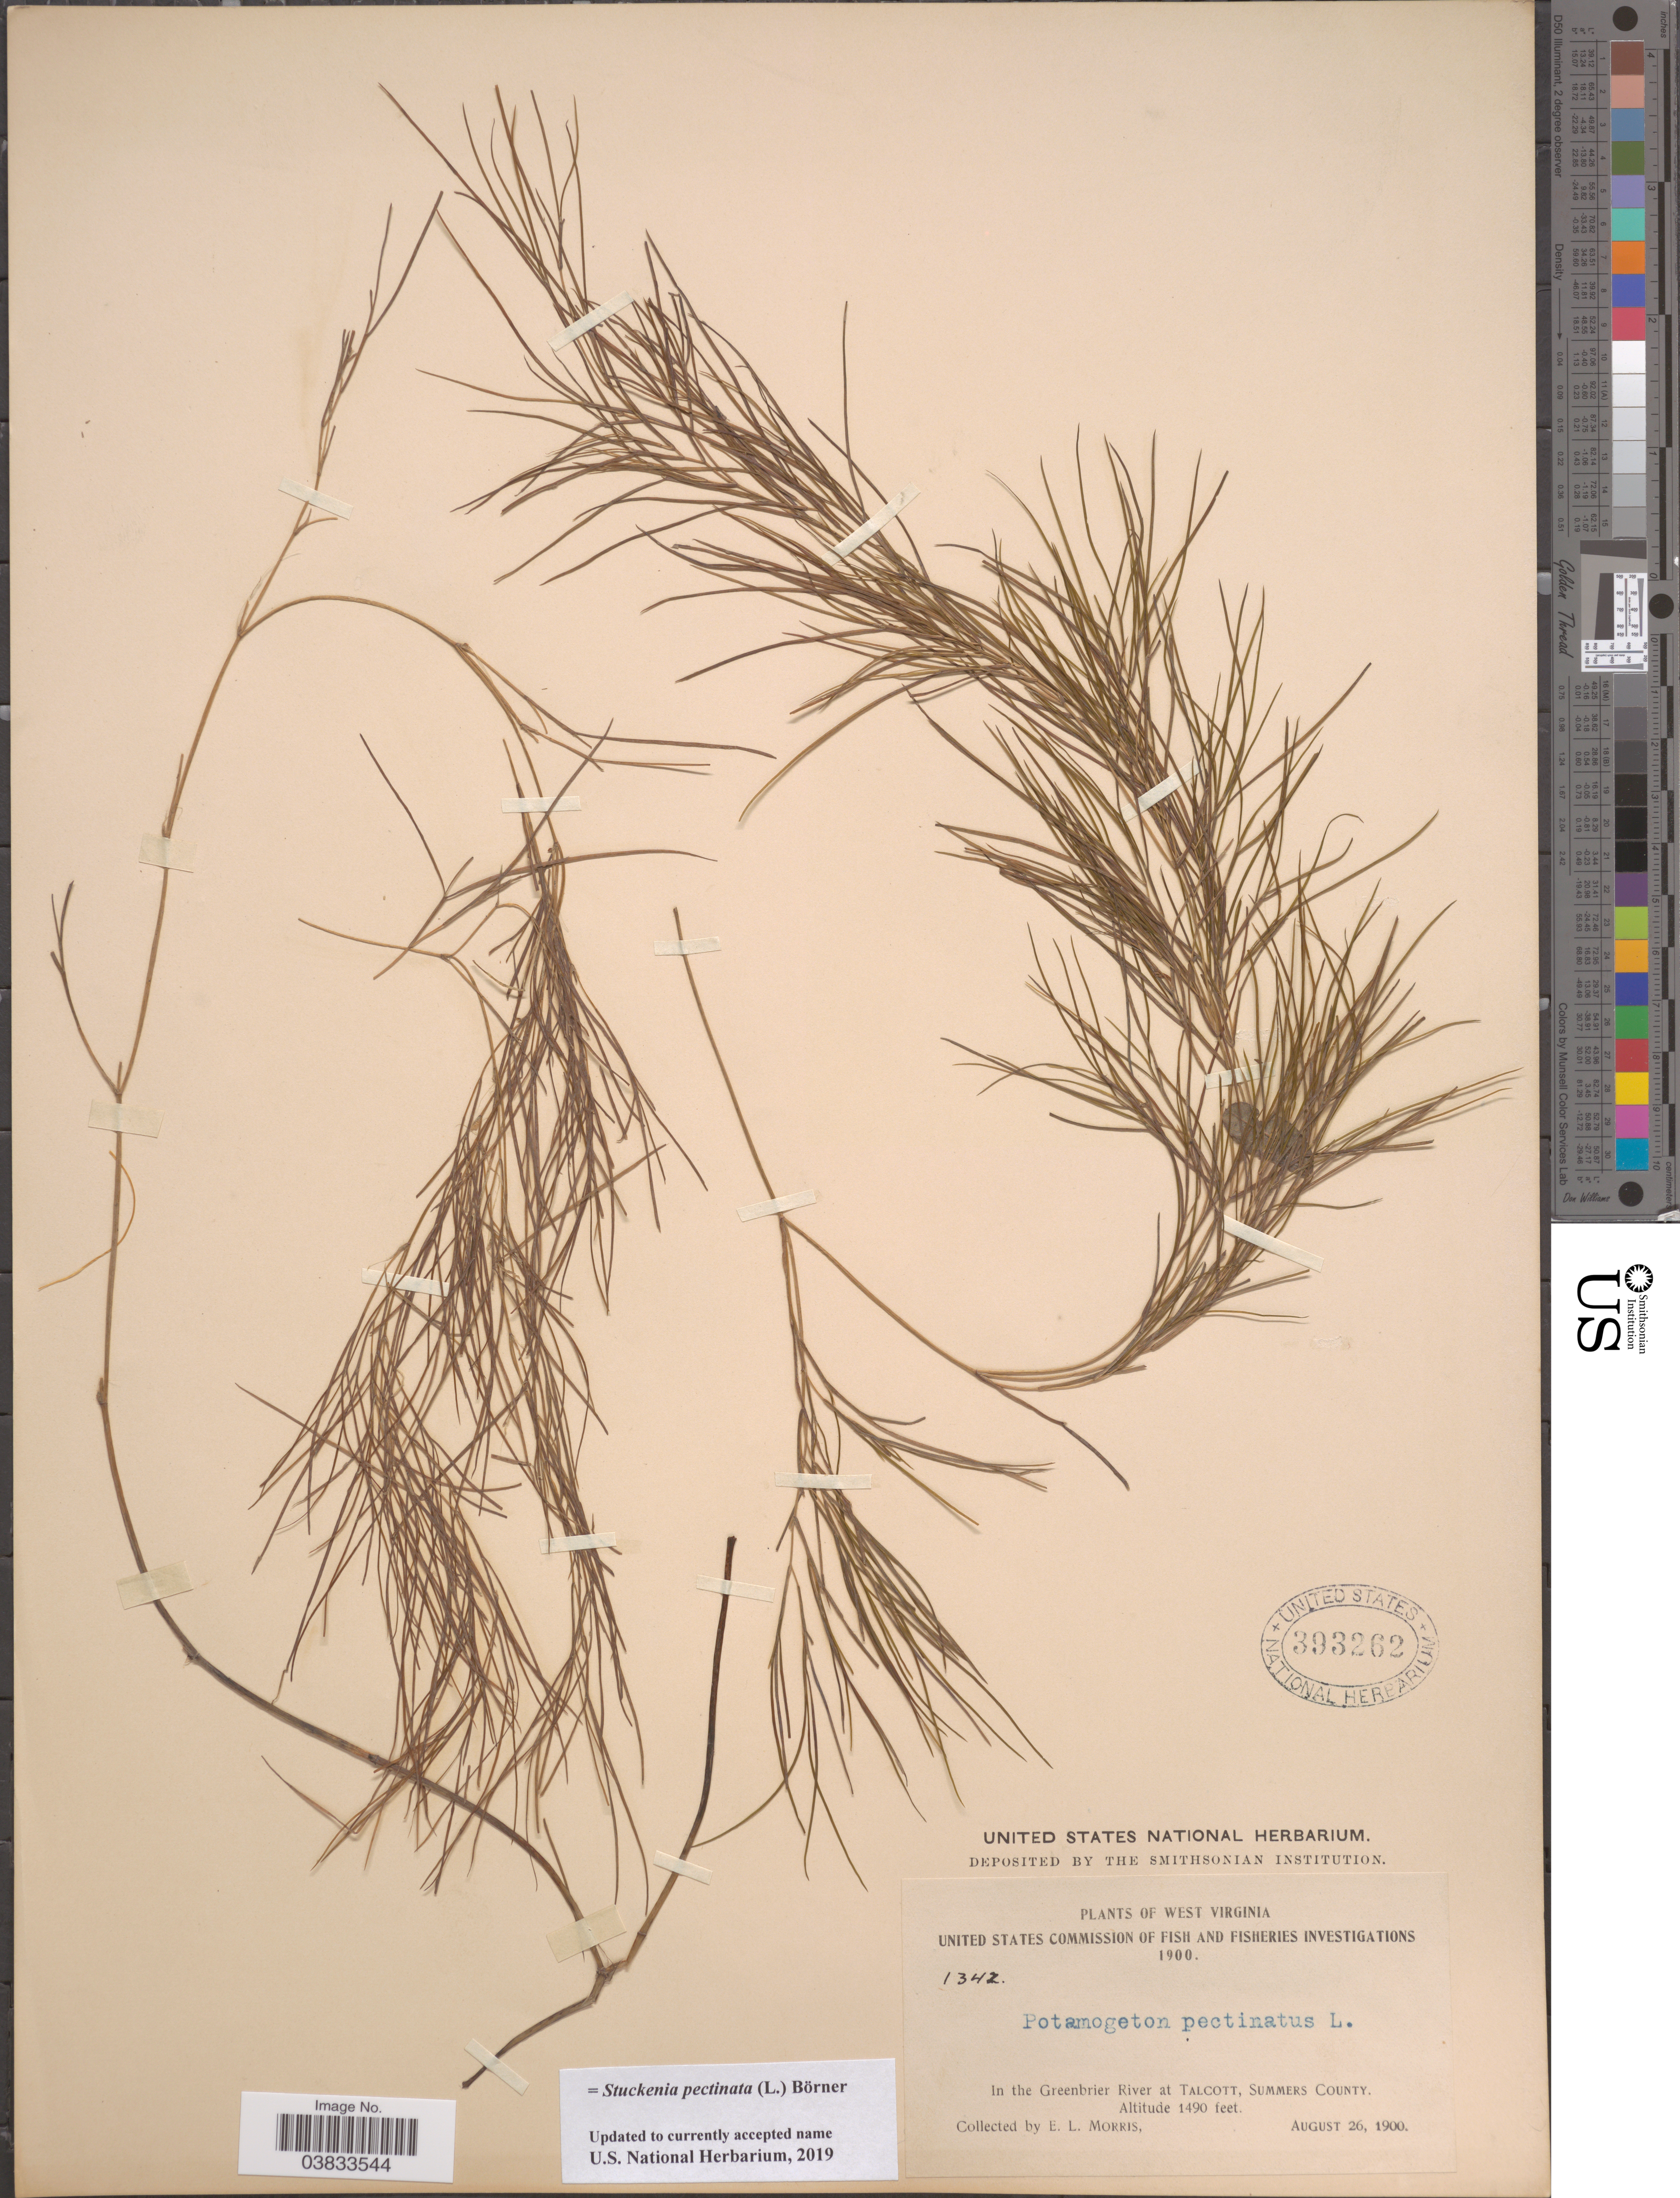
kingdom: Plantae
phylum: Tracheophyta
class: Liliopsida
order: Alismatales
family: Potamogetonaceae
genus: Stuckenia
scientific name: Stuckenia pectinata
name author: (L.) Börner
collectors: E. Morris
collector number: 1342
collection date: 1900-08-26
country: United States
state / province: West Virginia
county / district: Summers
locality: In the Greenbrier River at Talcott, Summers County.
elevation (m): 454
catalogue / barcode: US 393262